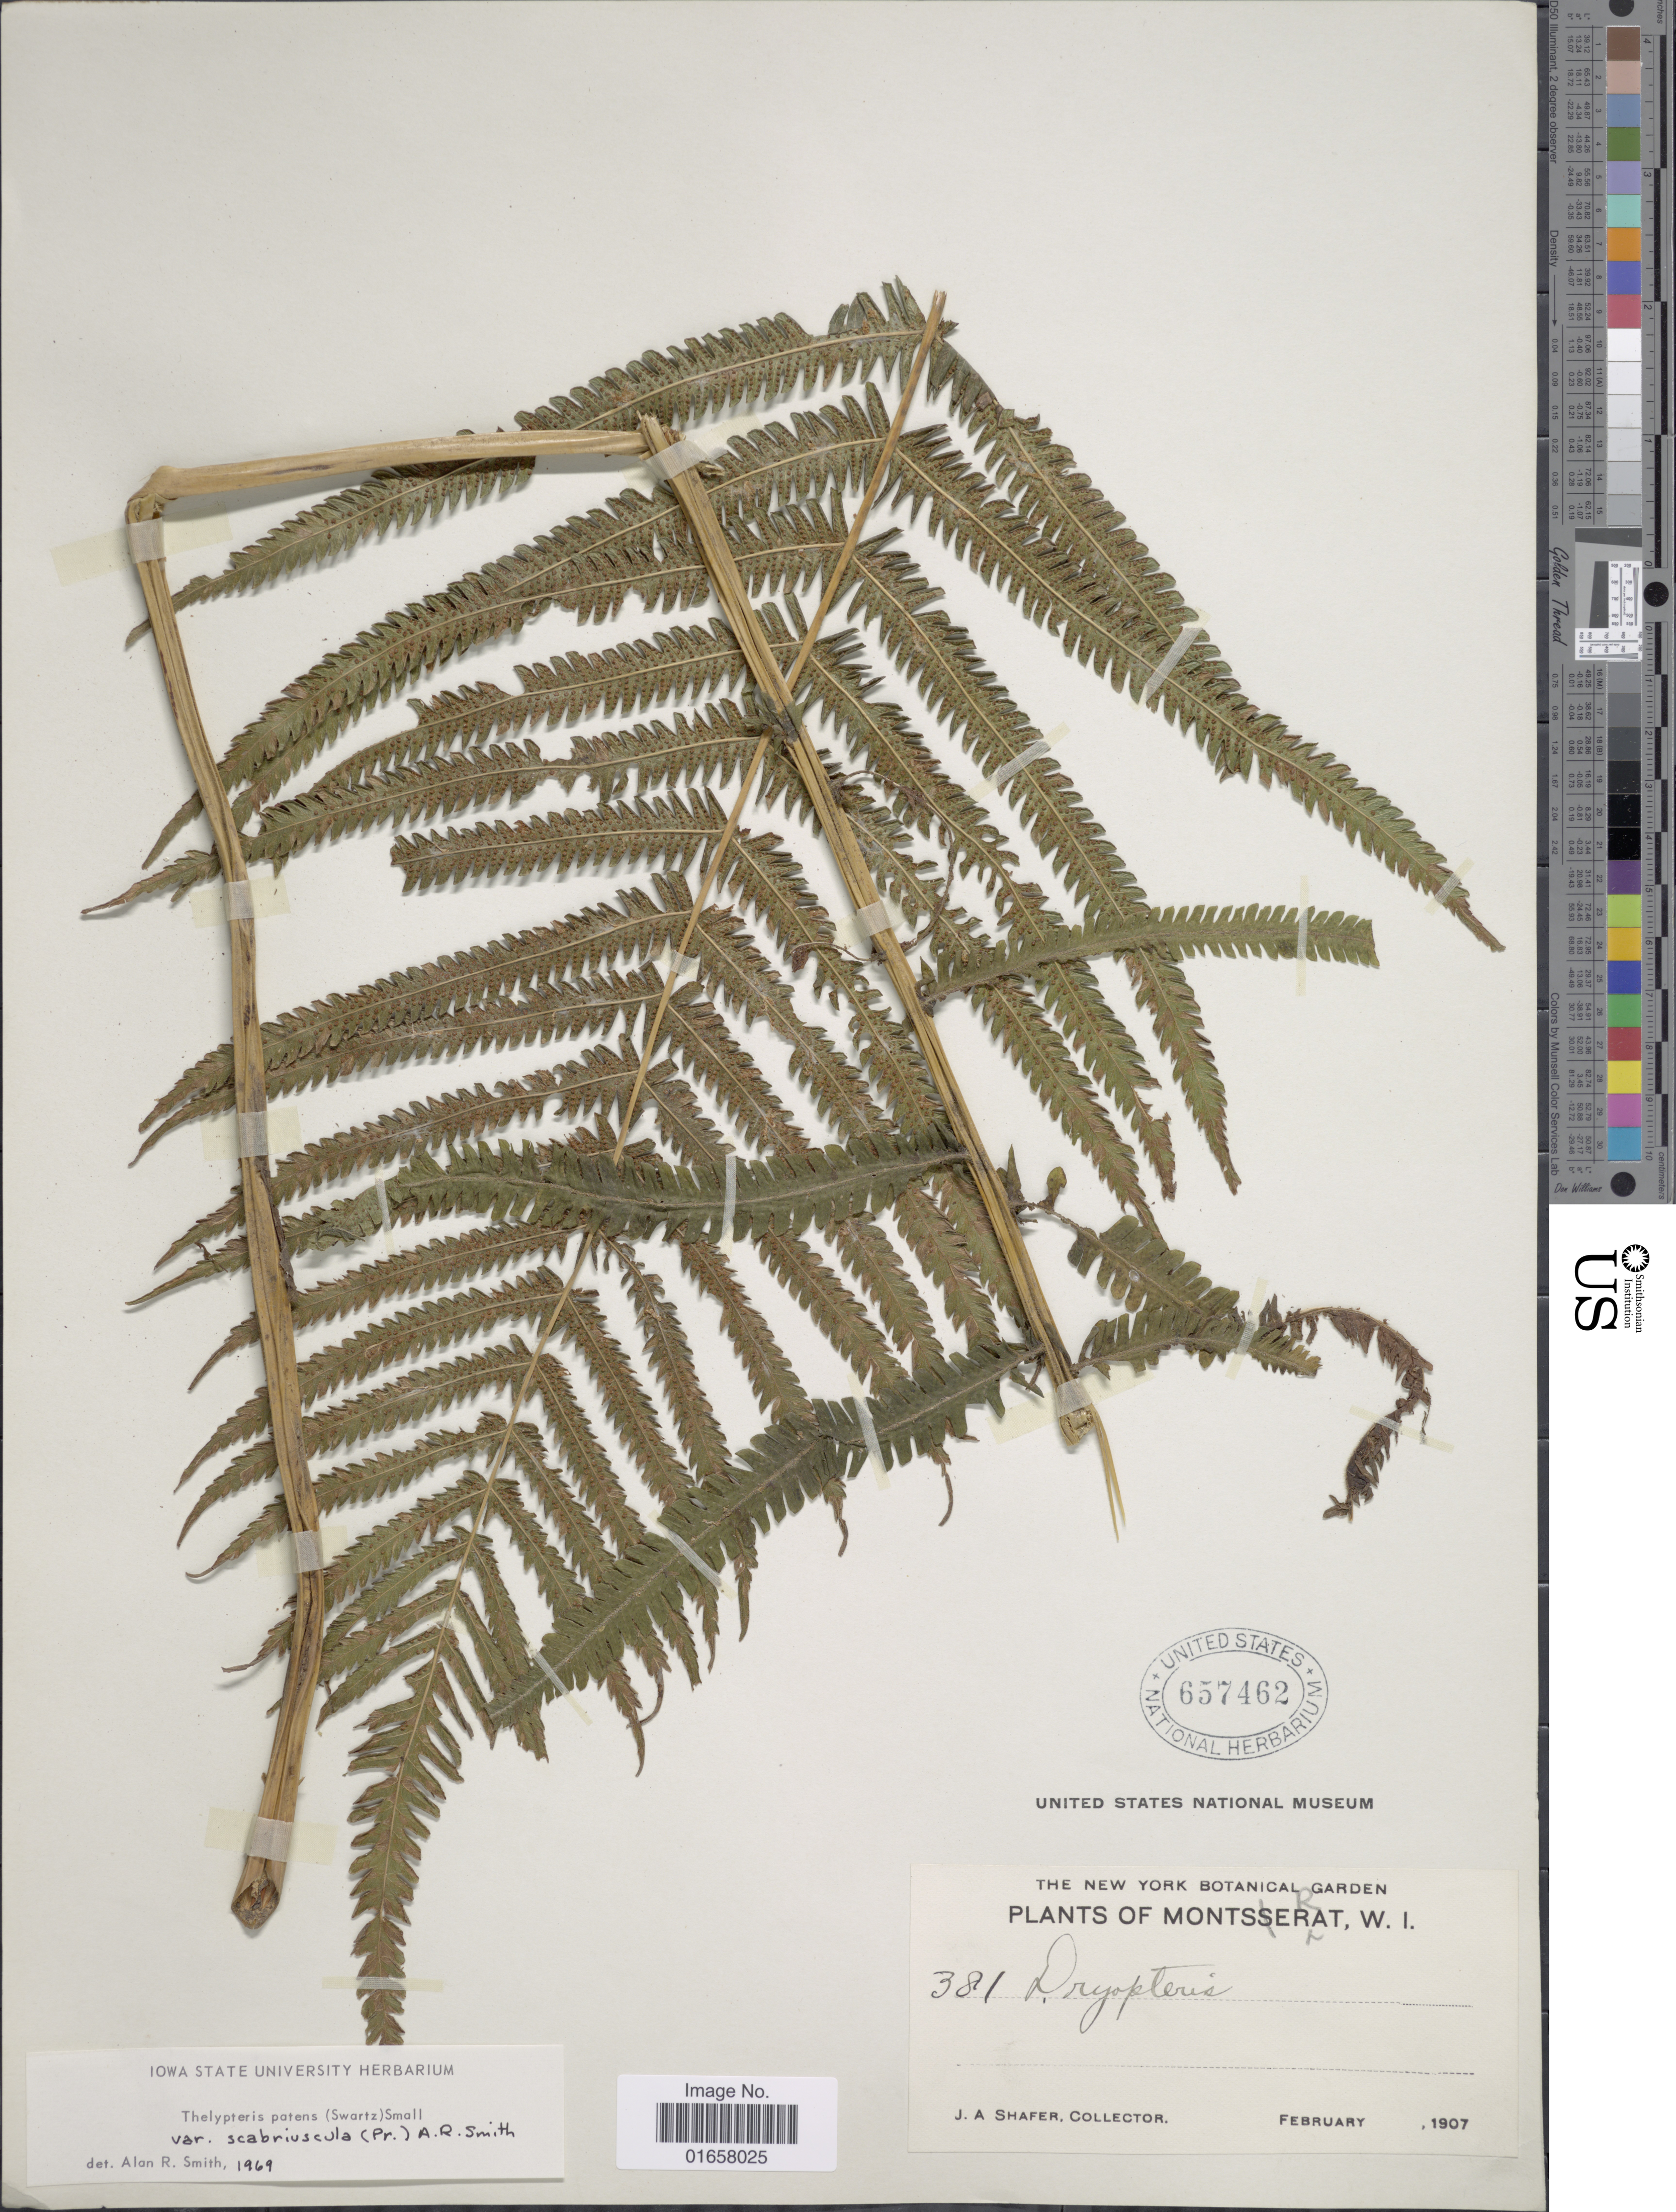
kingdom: Plantae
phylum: Tracheophyta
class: Polypodiopsida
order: Polypodiales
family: Thelypteridaceae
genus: Christella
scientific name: Christella patens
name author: (Sw.) Holttum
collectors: J. A. Shafer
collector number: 381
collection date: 1907-02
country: Montserrat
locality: Montserrat, W.I.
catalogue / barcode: US 657462